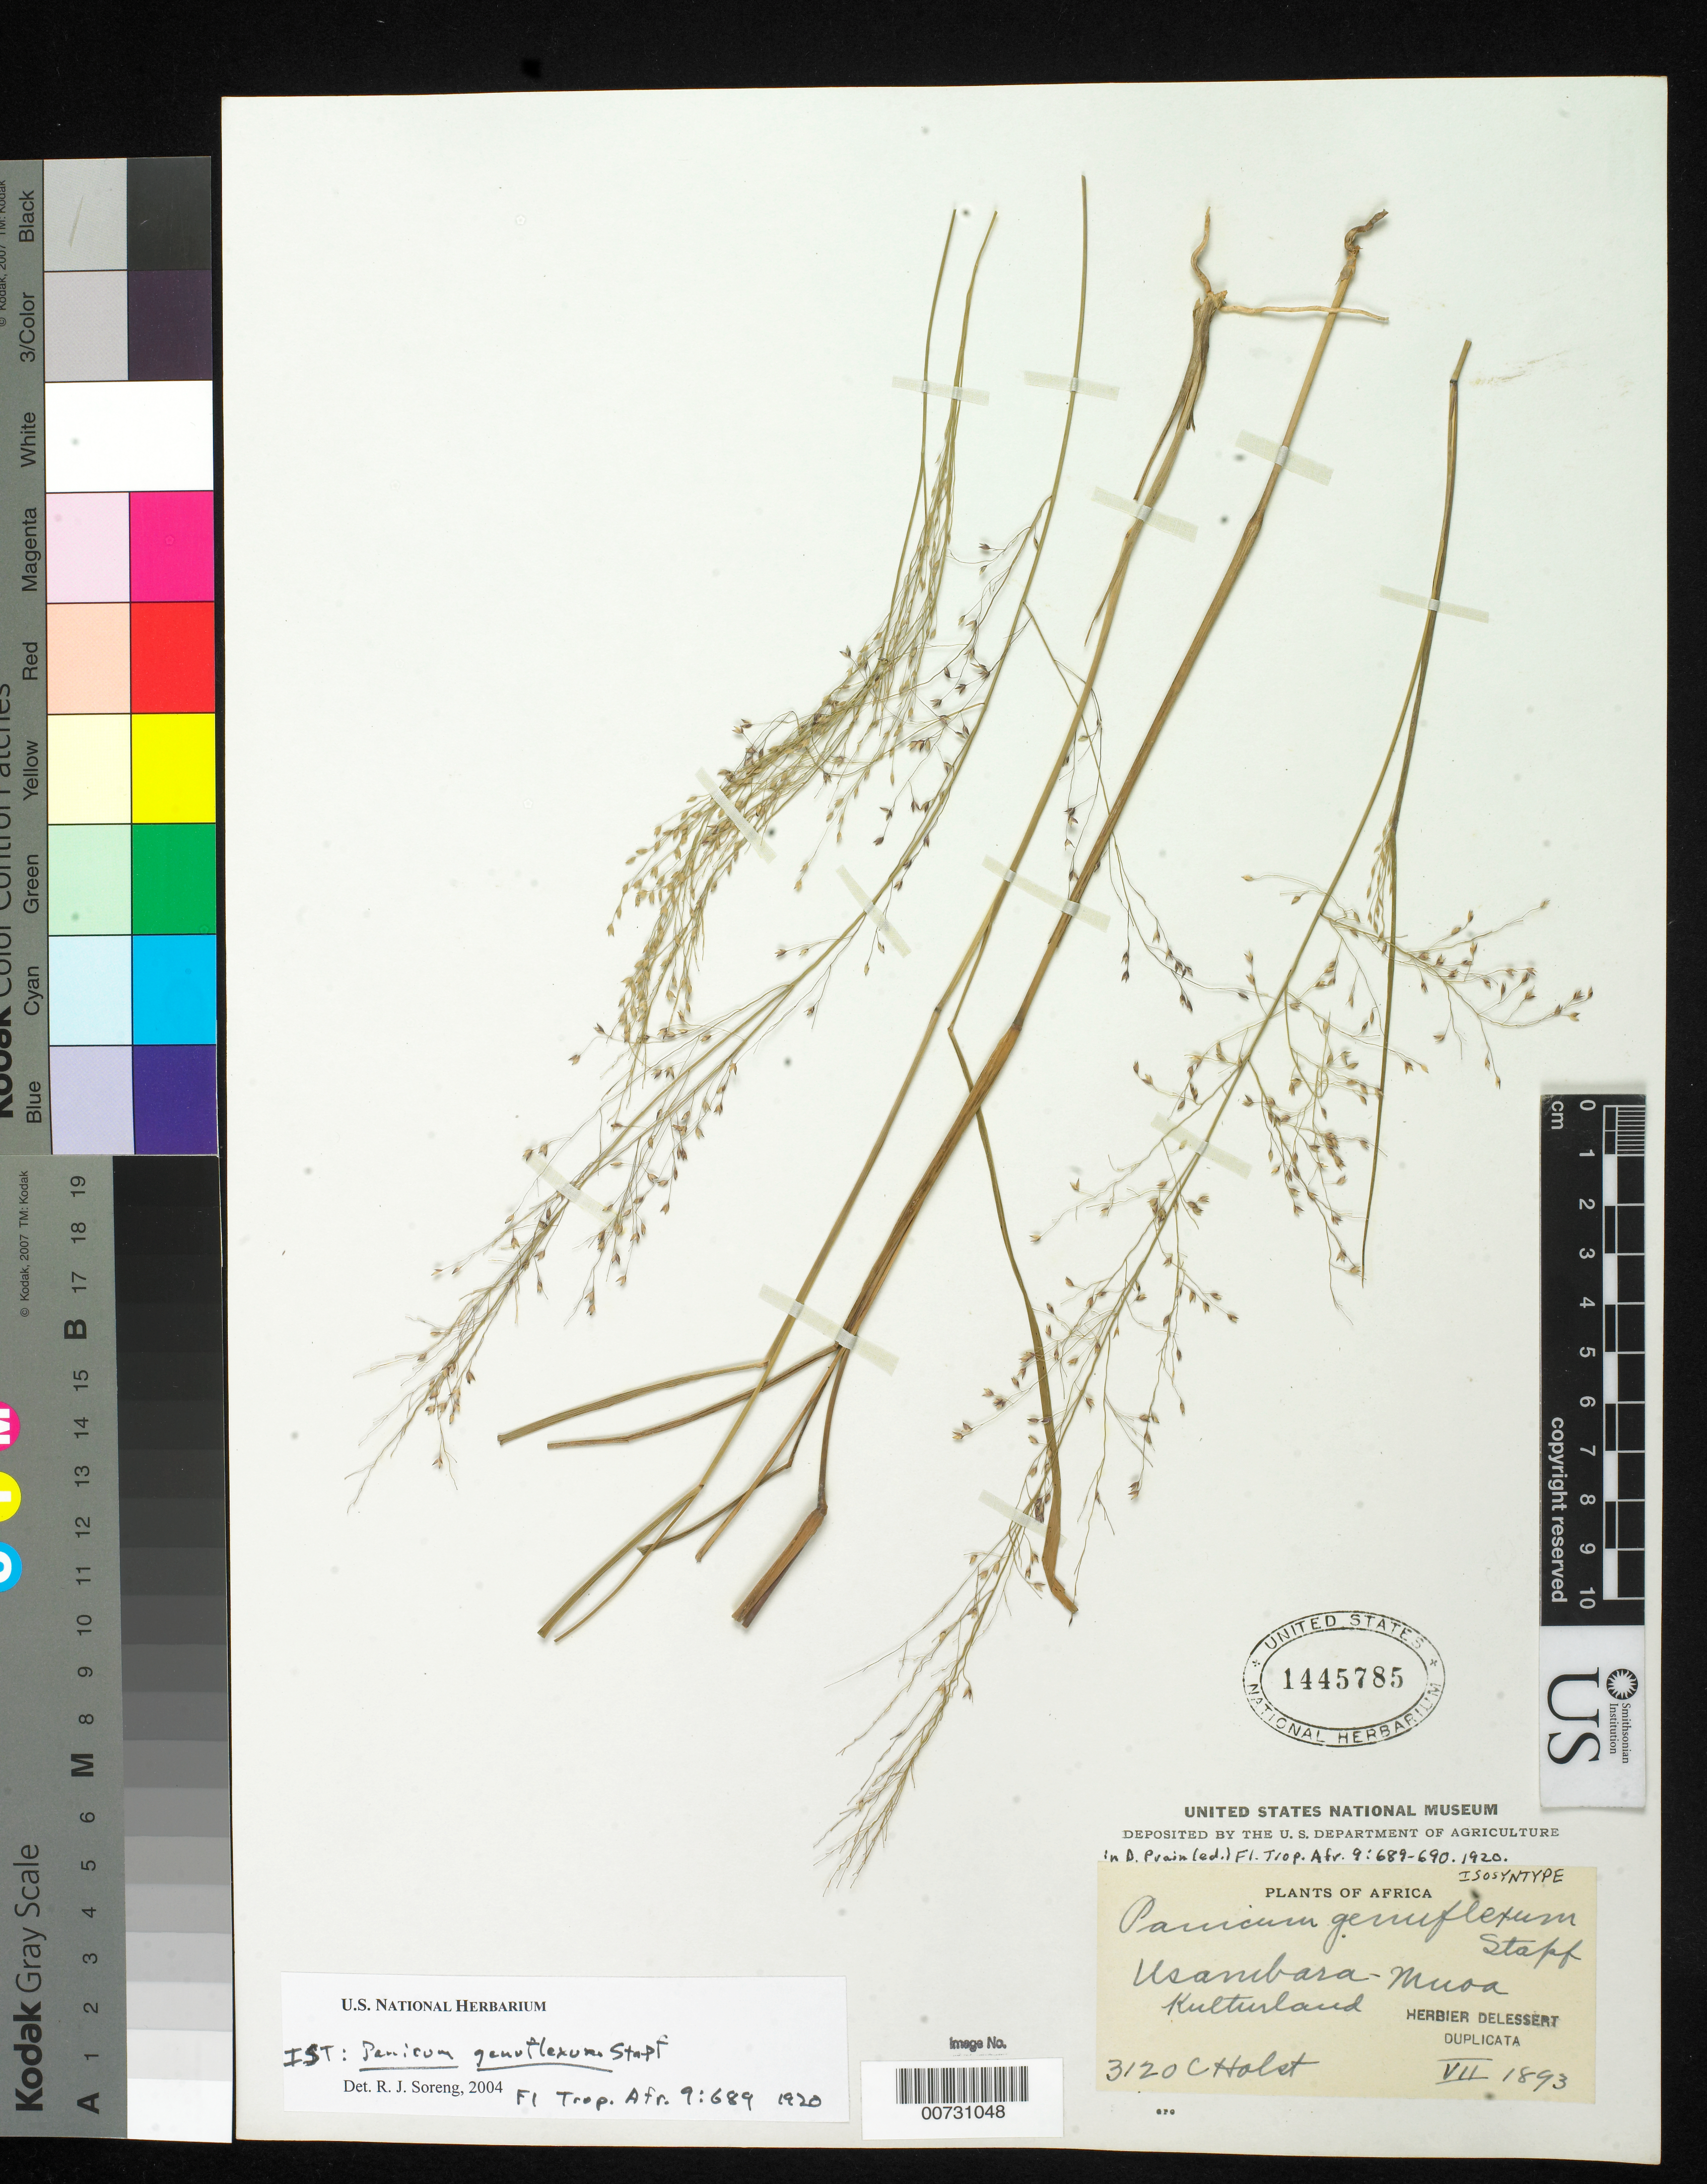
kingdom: Plantae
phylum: Tracheophyta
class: Liliopsida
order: Poales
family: Poaceae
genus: Panicum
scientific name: Panicum genuflexum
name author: Stapf in Prain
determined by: Soreng, Robert J., Research Associate (BOT), Smithsonian Institution - National Museum of Natural History (UNITED STATES)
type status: Isosyntype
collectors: C. H. Holst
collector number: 3120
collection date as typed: Jul 1893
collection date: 1893-07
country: Tanzania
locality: Usambara, Muoa, Kulturland.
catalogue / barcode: US 1445785